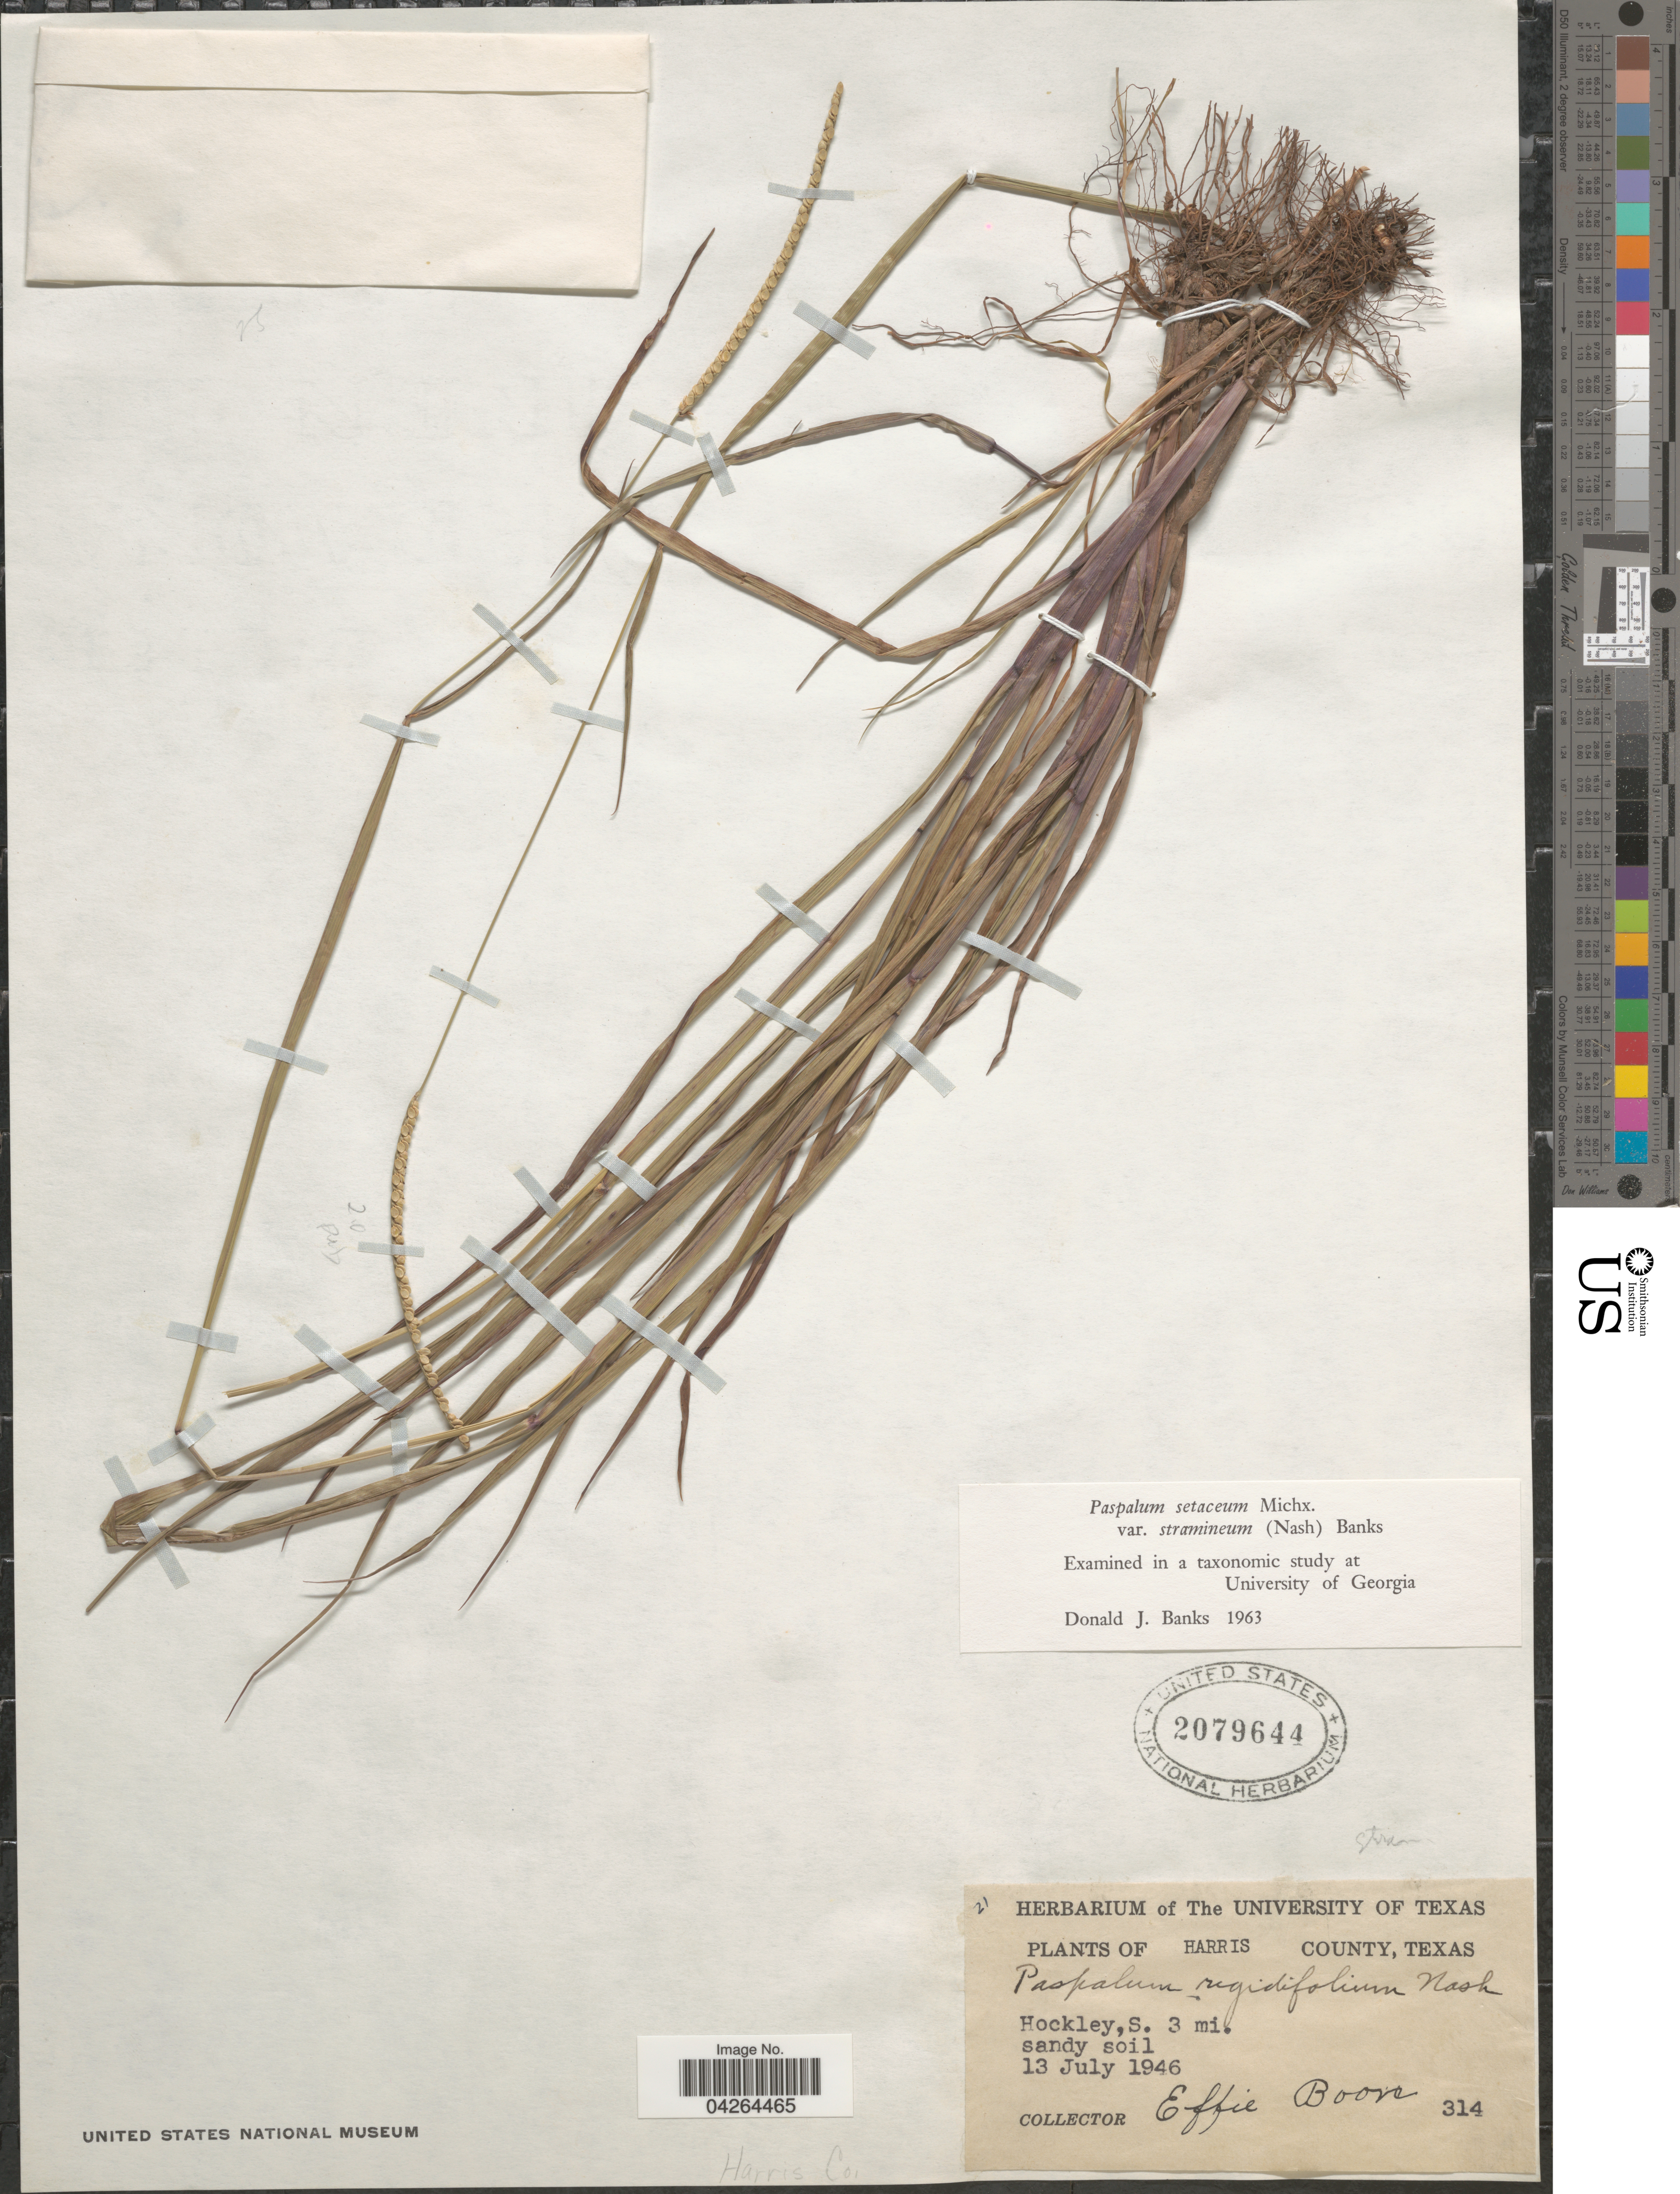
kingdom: Plantae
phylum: Tracheophyta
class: Liliopsida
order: Poales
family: Poaceae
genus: Paspalum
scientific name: Paspalum setaceum var. rigidifolium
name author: (Nash) D.J. Banks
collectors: E. Boon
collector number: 314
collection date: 1946-07-13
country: United States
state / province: Texas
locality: Harris County. Hockley, S. 3 mi. sandy soil. Harris Co.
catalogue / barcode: US 2079644